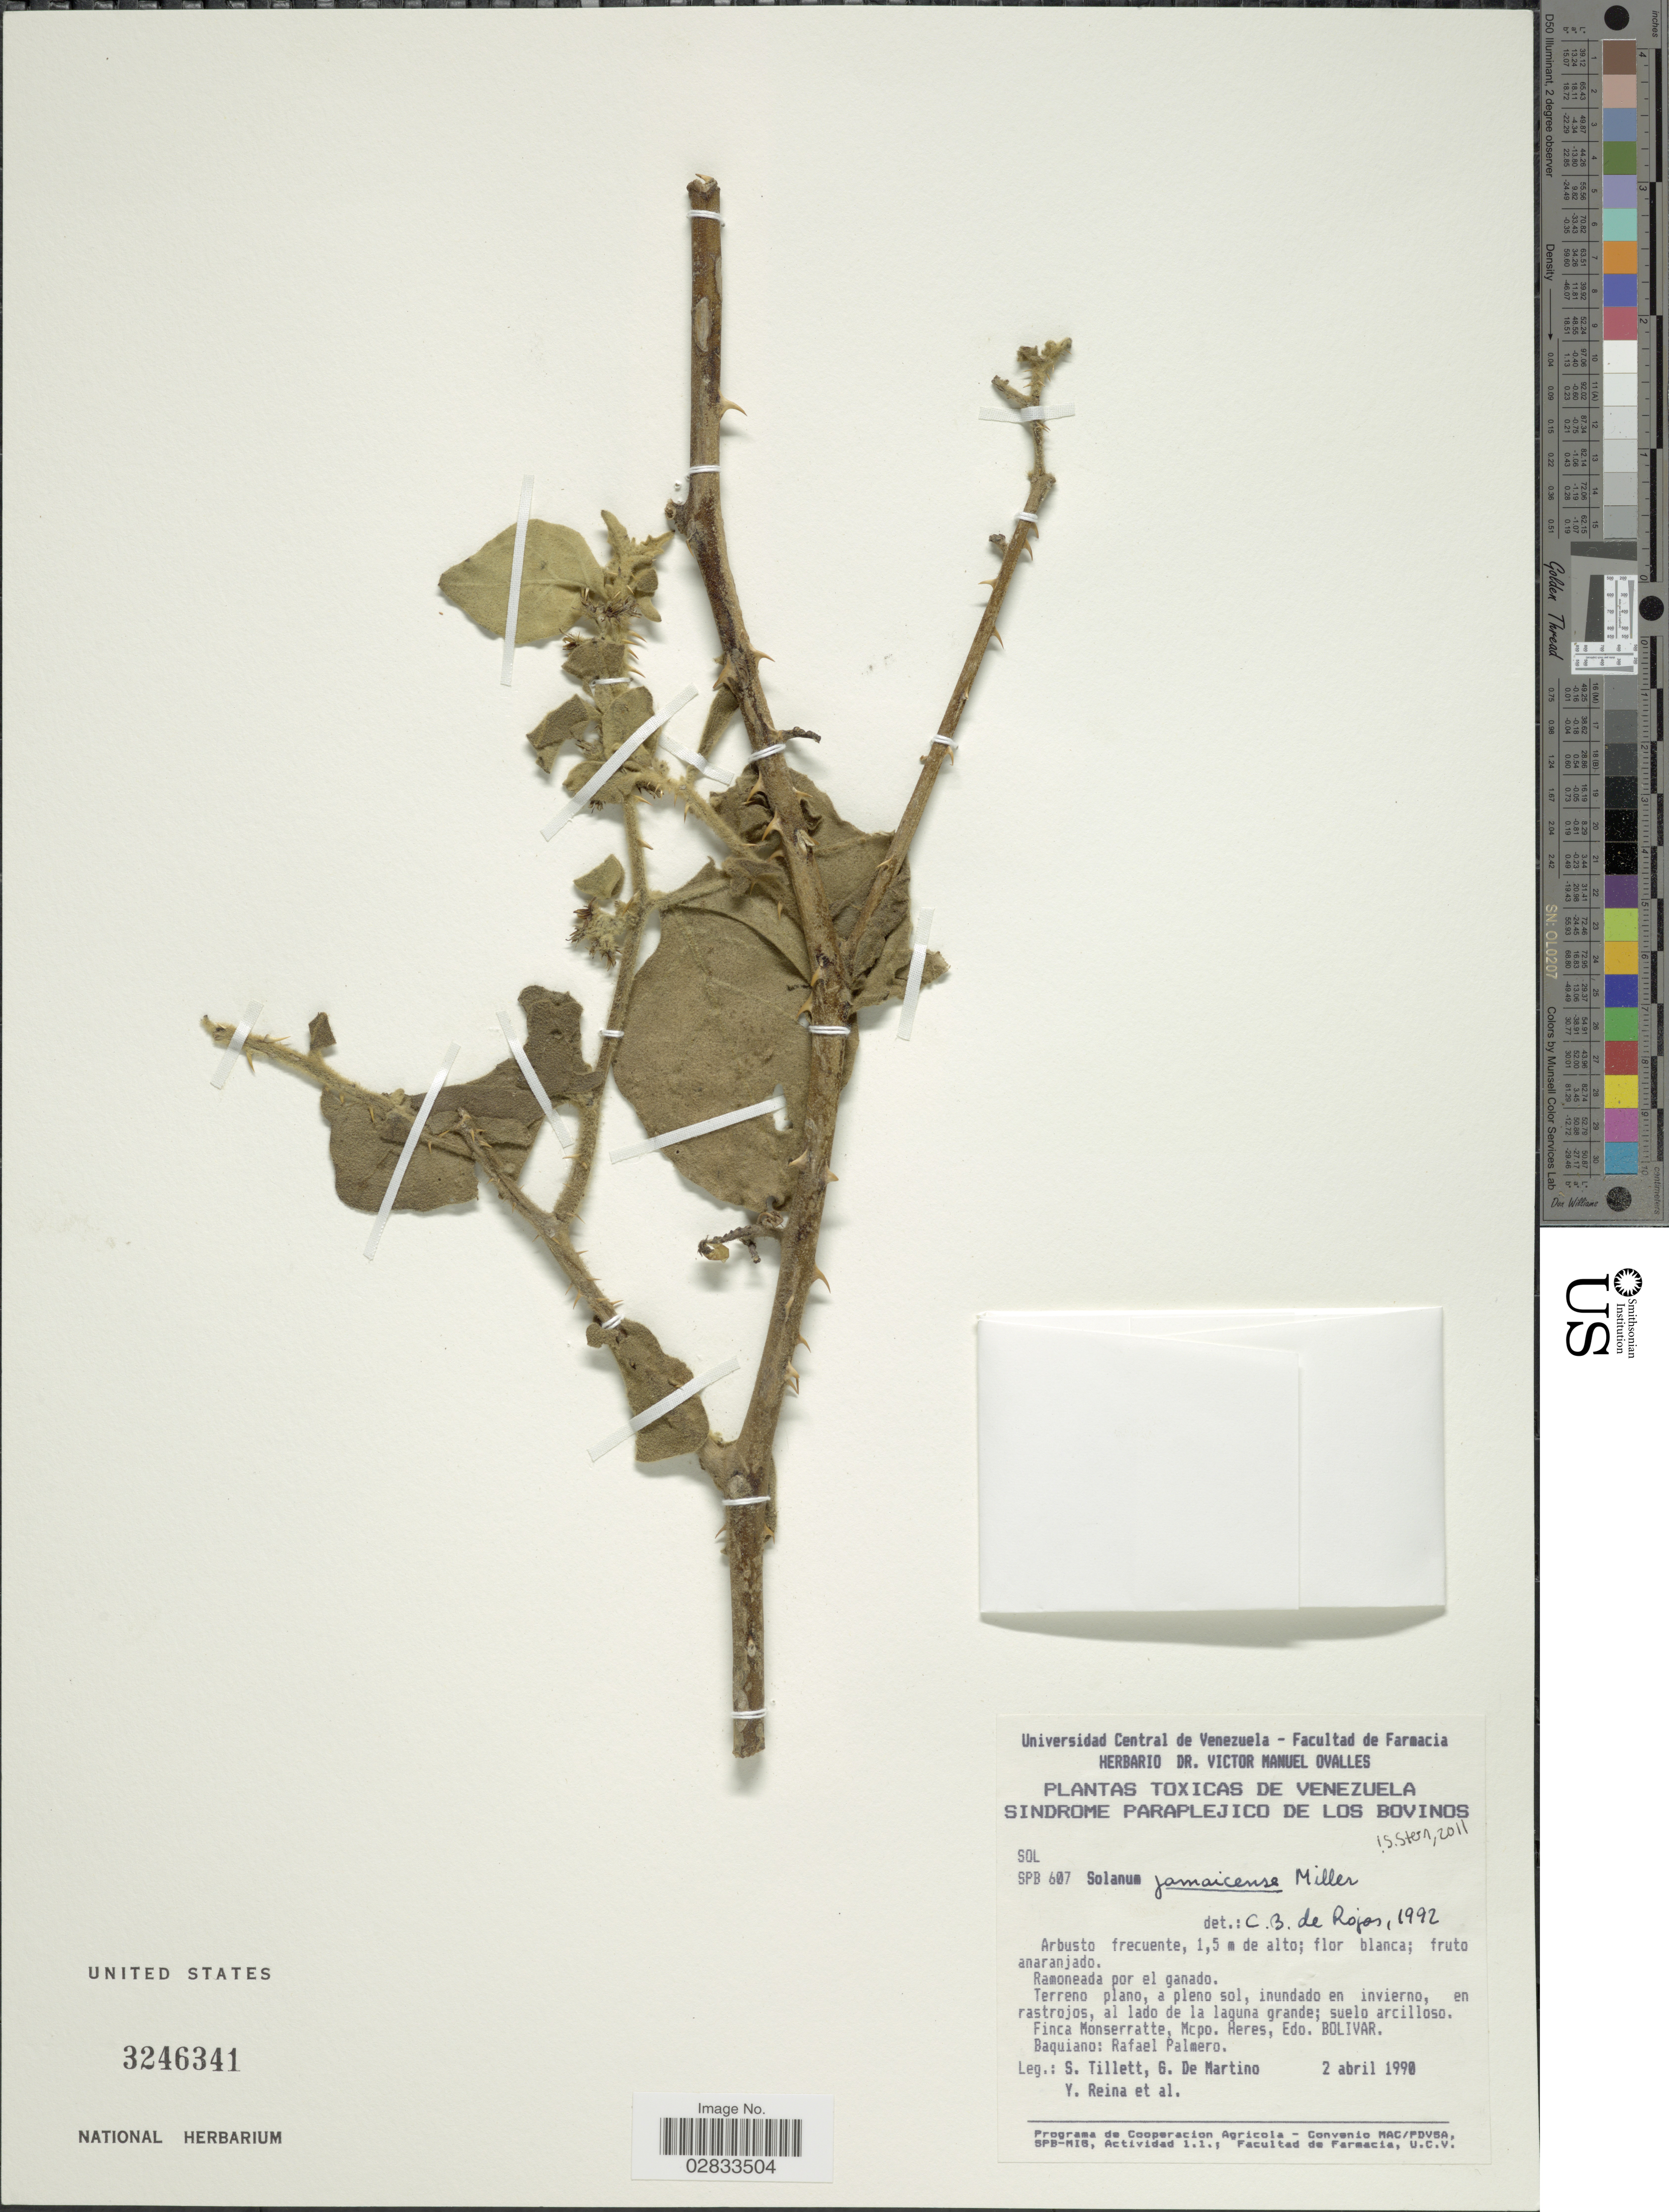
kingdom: Plantae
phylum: Tracheophyta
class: Magnoliopsida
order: Solanales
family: Solanaceae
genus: Solanum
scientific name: Solanum jamaicense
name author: Mill.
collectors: S. S. Tillett, G. De Martino, Y. Reina & et al.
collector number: SPB607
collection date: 1990-08-02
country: Venezuela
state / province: Bolivar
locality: Finca Monserratte, Mcpo. Aeres. Baquiano: Rafael Palmero.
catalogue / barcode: US 3246341